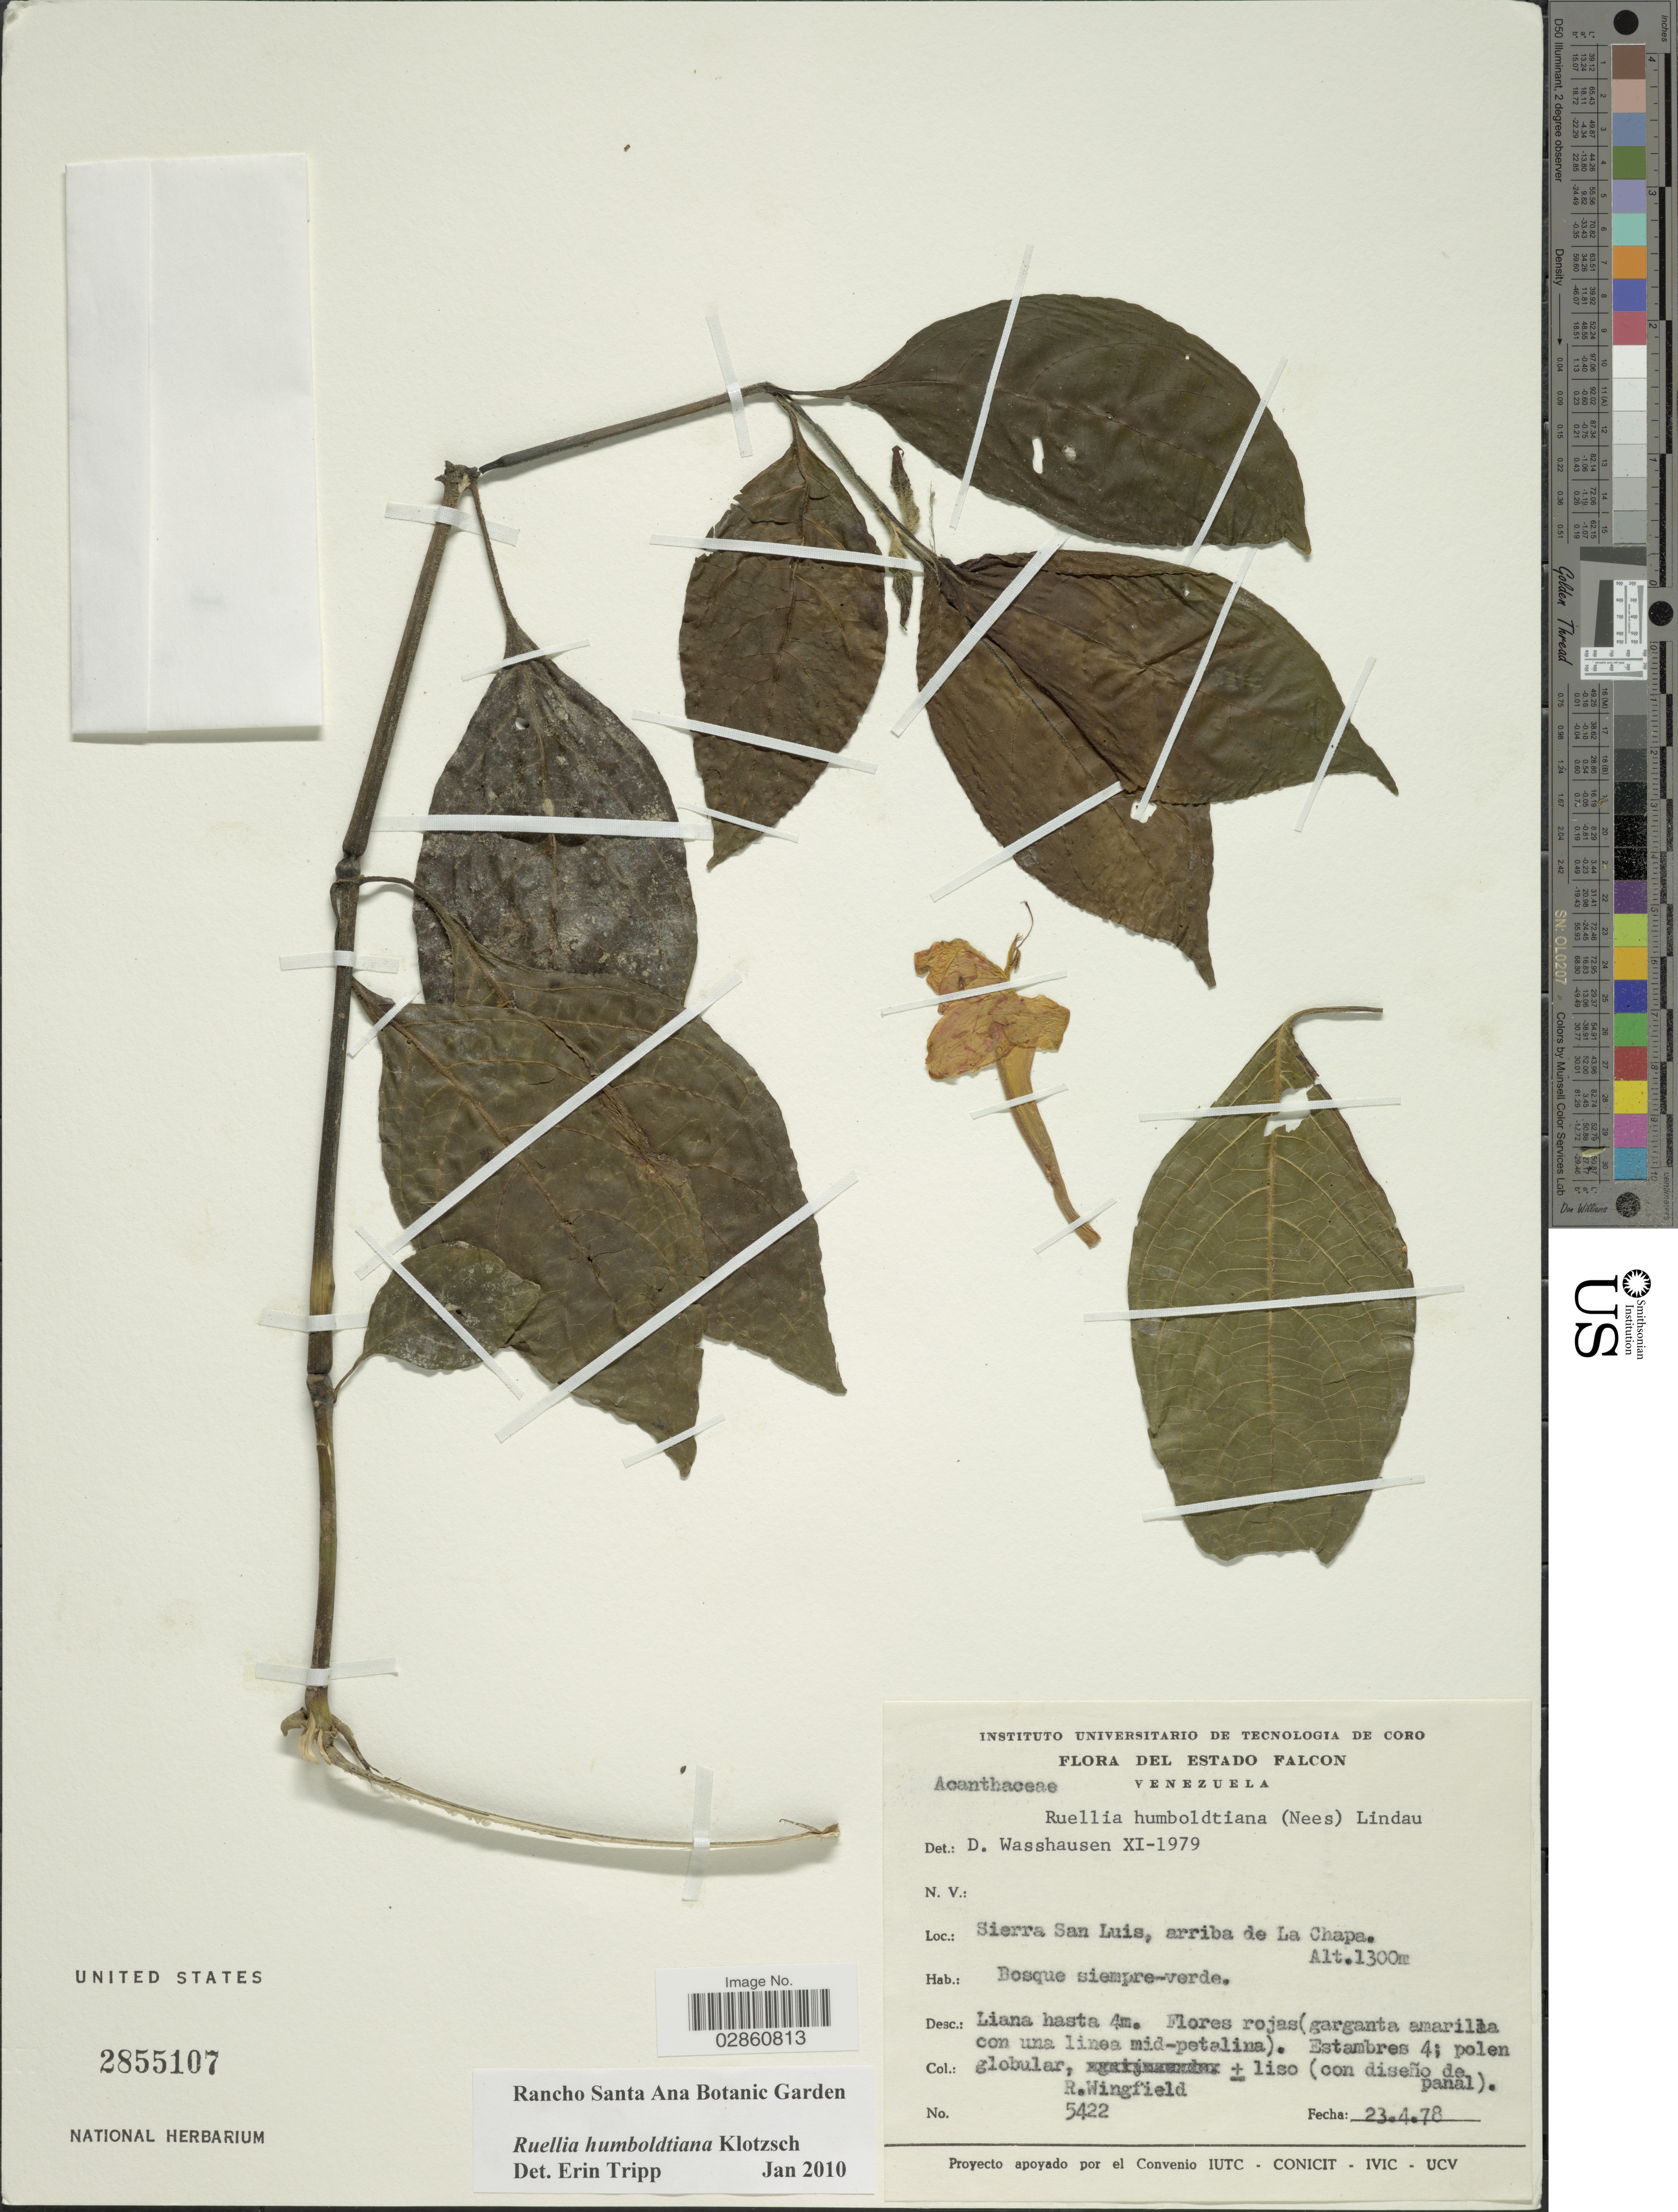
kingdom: Plantae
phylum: Tracheophyta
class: Magnoliopsida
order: Lamiales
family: Acanthaceae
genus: Ruellia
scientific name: Ruellia humboldtiana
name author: (Nees) Lindau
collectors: R. Wingfield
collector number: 5422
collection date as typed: Transcribed d/m/y: 23/4/78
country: Venezuela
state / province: Falcón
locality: Estado Falcon. Sierra San Luis, arriba de La Chapa.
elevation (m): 1300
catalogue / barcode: US 2855107